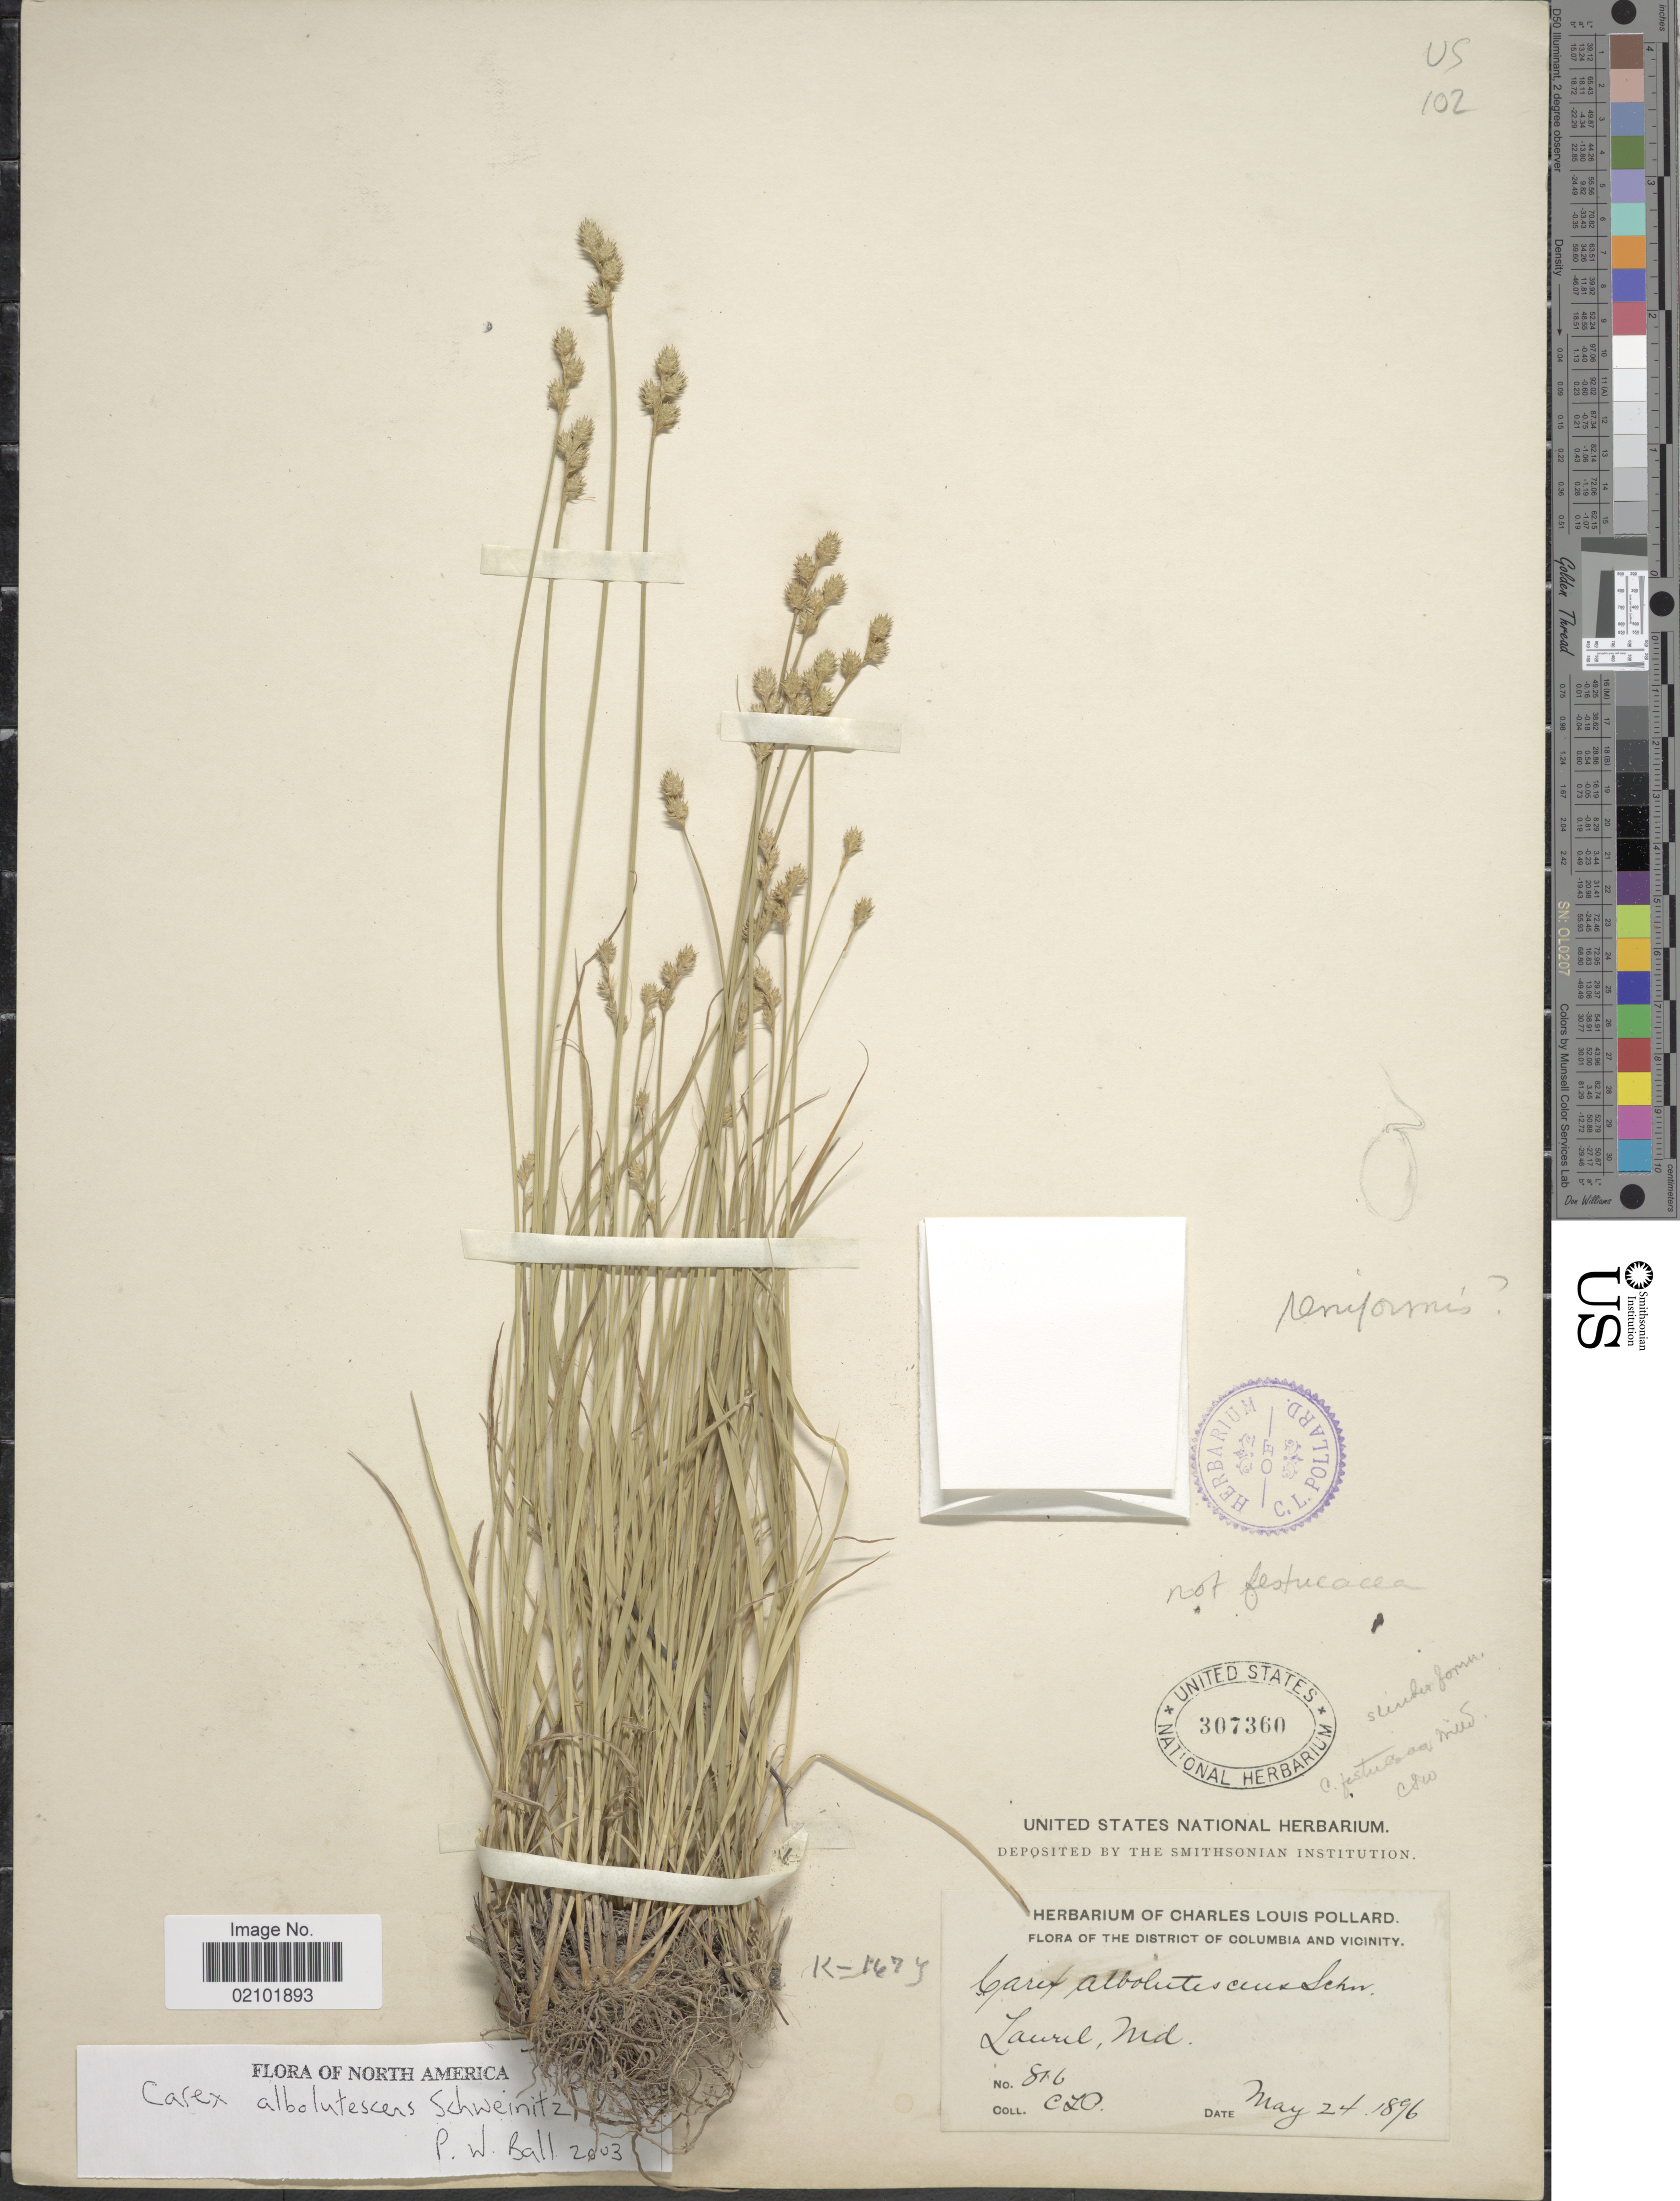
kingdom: Plantae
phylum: Tracheophyta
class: Liliopsida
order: Poales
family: Cyperaceae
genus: Carex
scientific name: Carex albolutescens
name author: Schwein.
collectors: C. L. Pollard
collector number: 816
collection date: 1896-05-24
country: United States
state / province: Maryland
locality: District of Columbia and vicinity. Laurel.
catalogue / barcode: US 307360